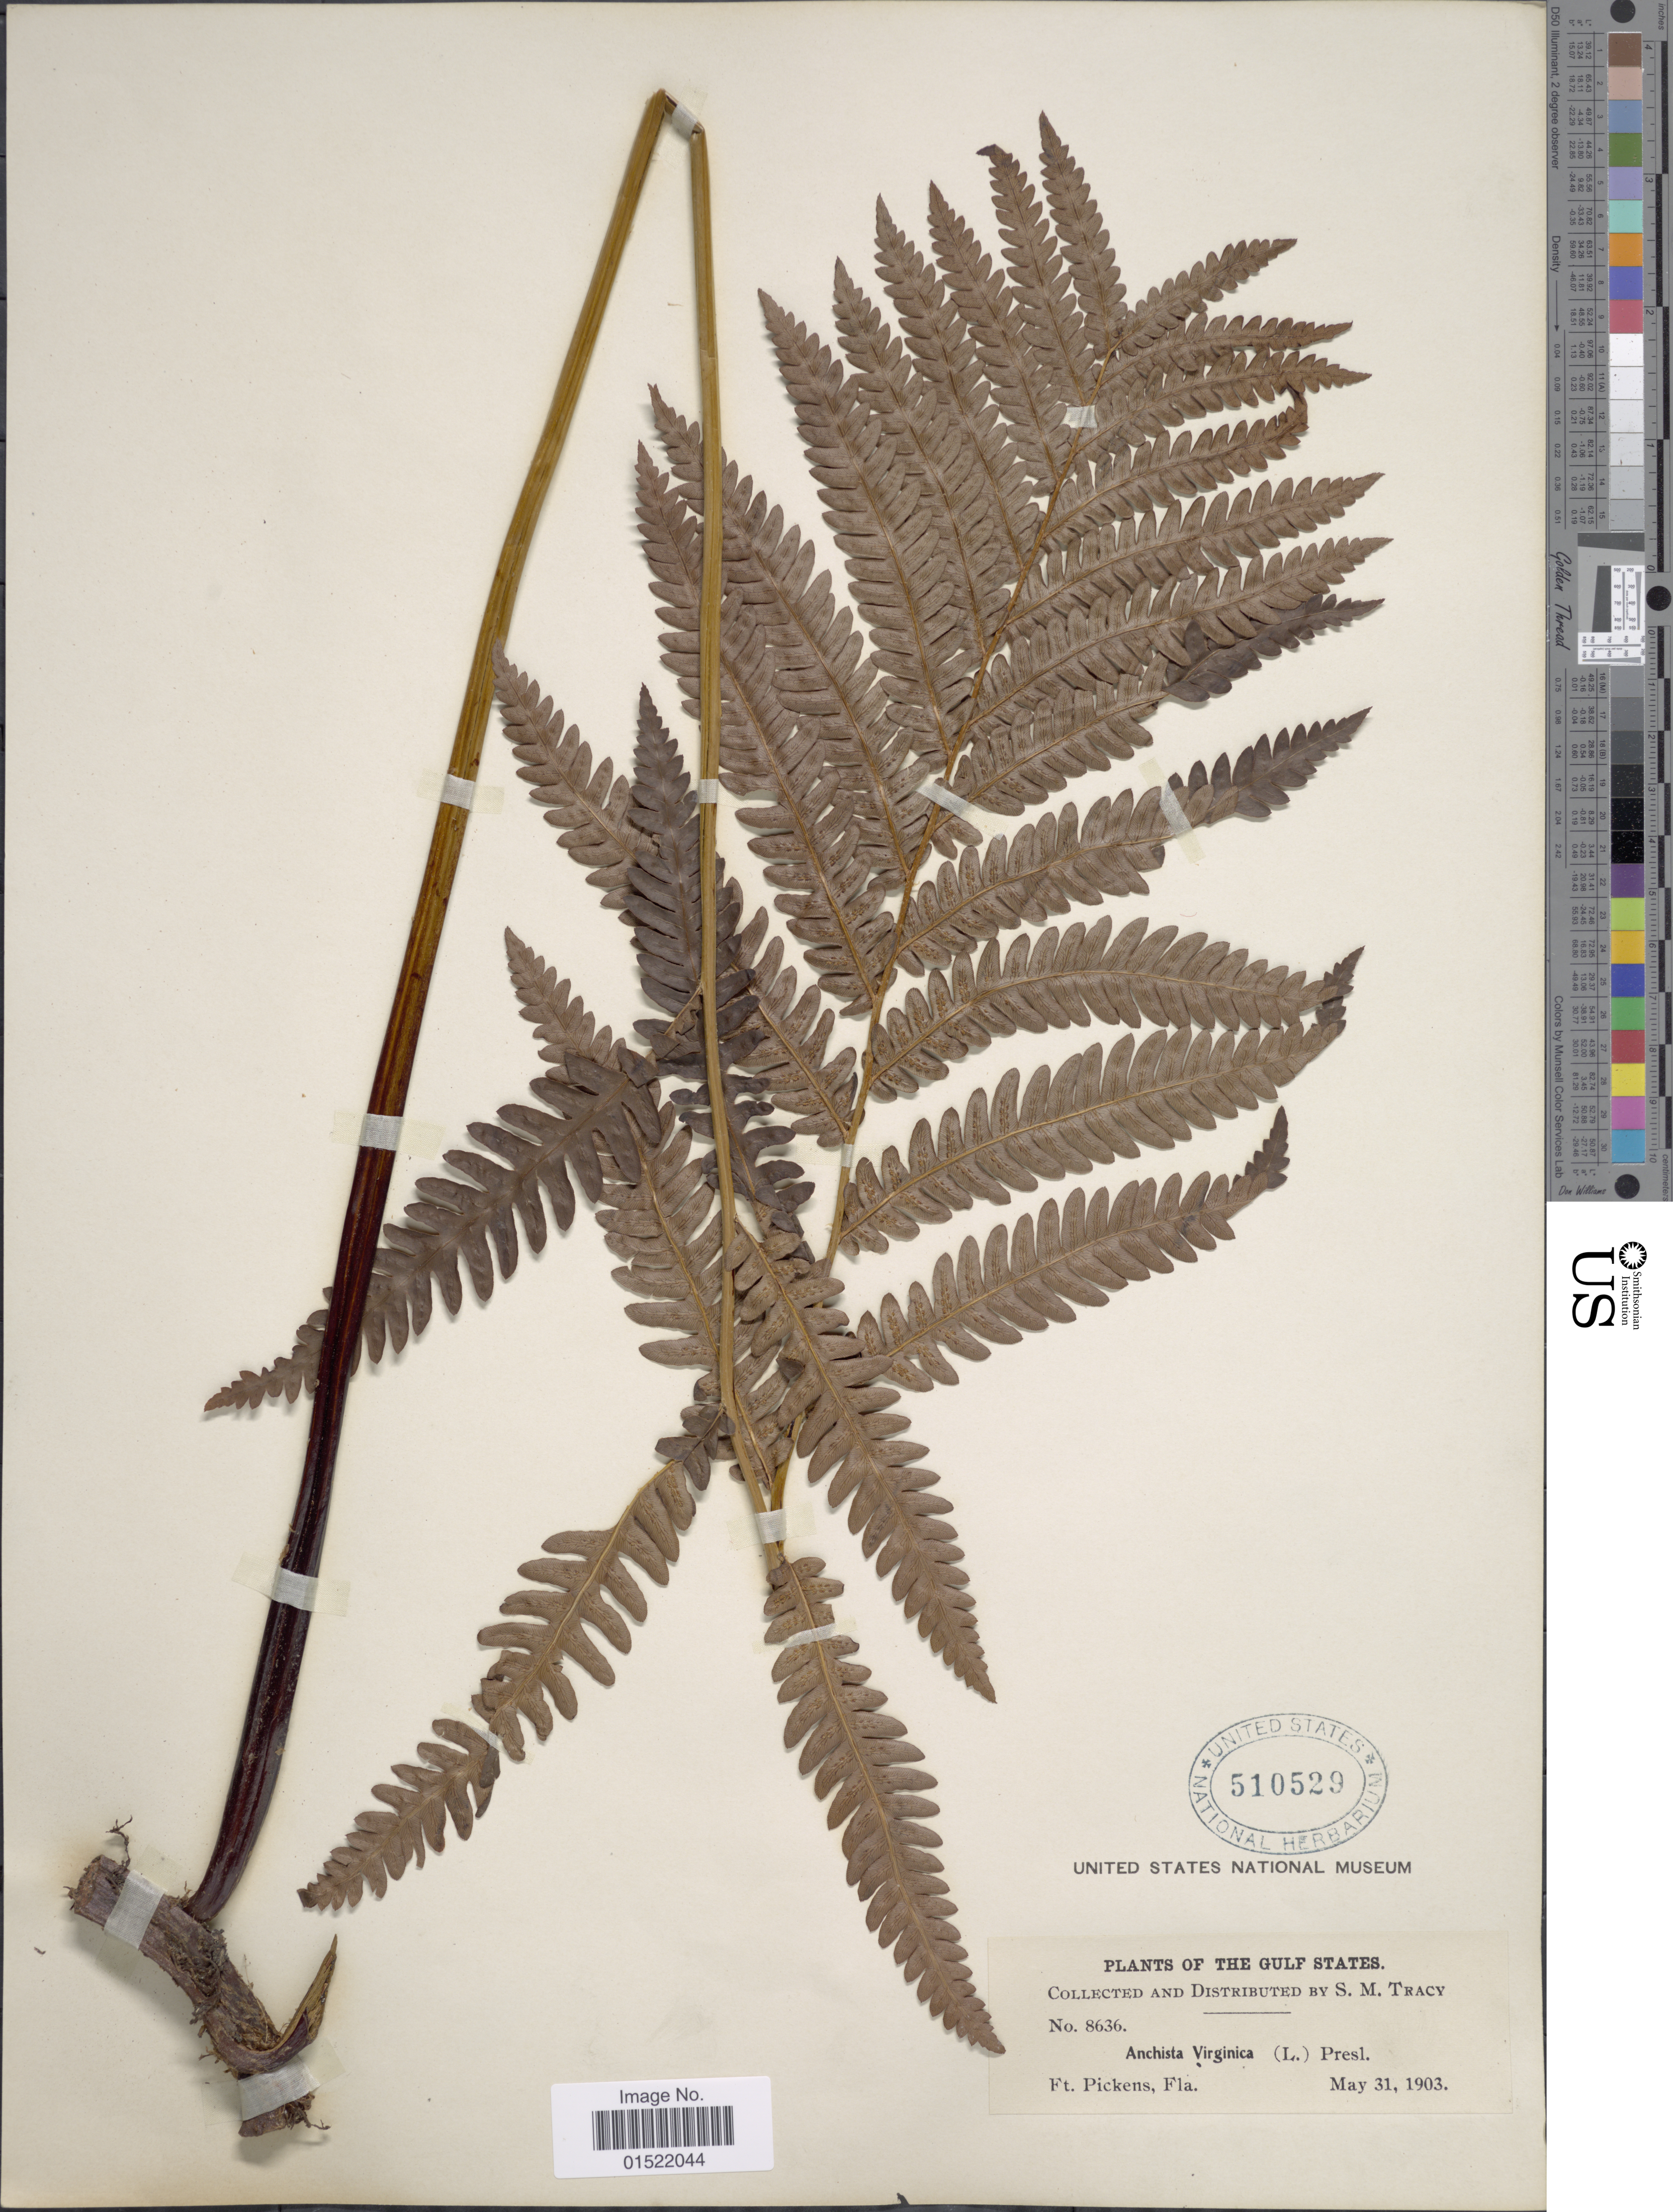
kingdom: Plantae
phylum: Tracheophyta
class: Polypodiopsida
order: Polypodiales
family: Blechnaceae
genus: Woodwardia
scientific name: Woodwardia virginica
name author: (L.) R.M. Sm.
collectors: S. M. Tracy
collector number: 8636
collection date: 1903-05-31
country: United States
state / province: Florida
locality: Gulf States, Ft. Pickens, Fla.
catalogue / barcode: US 510529